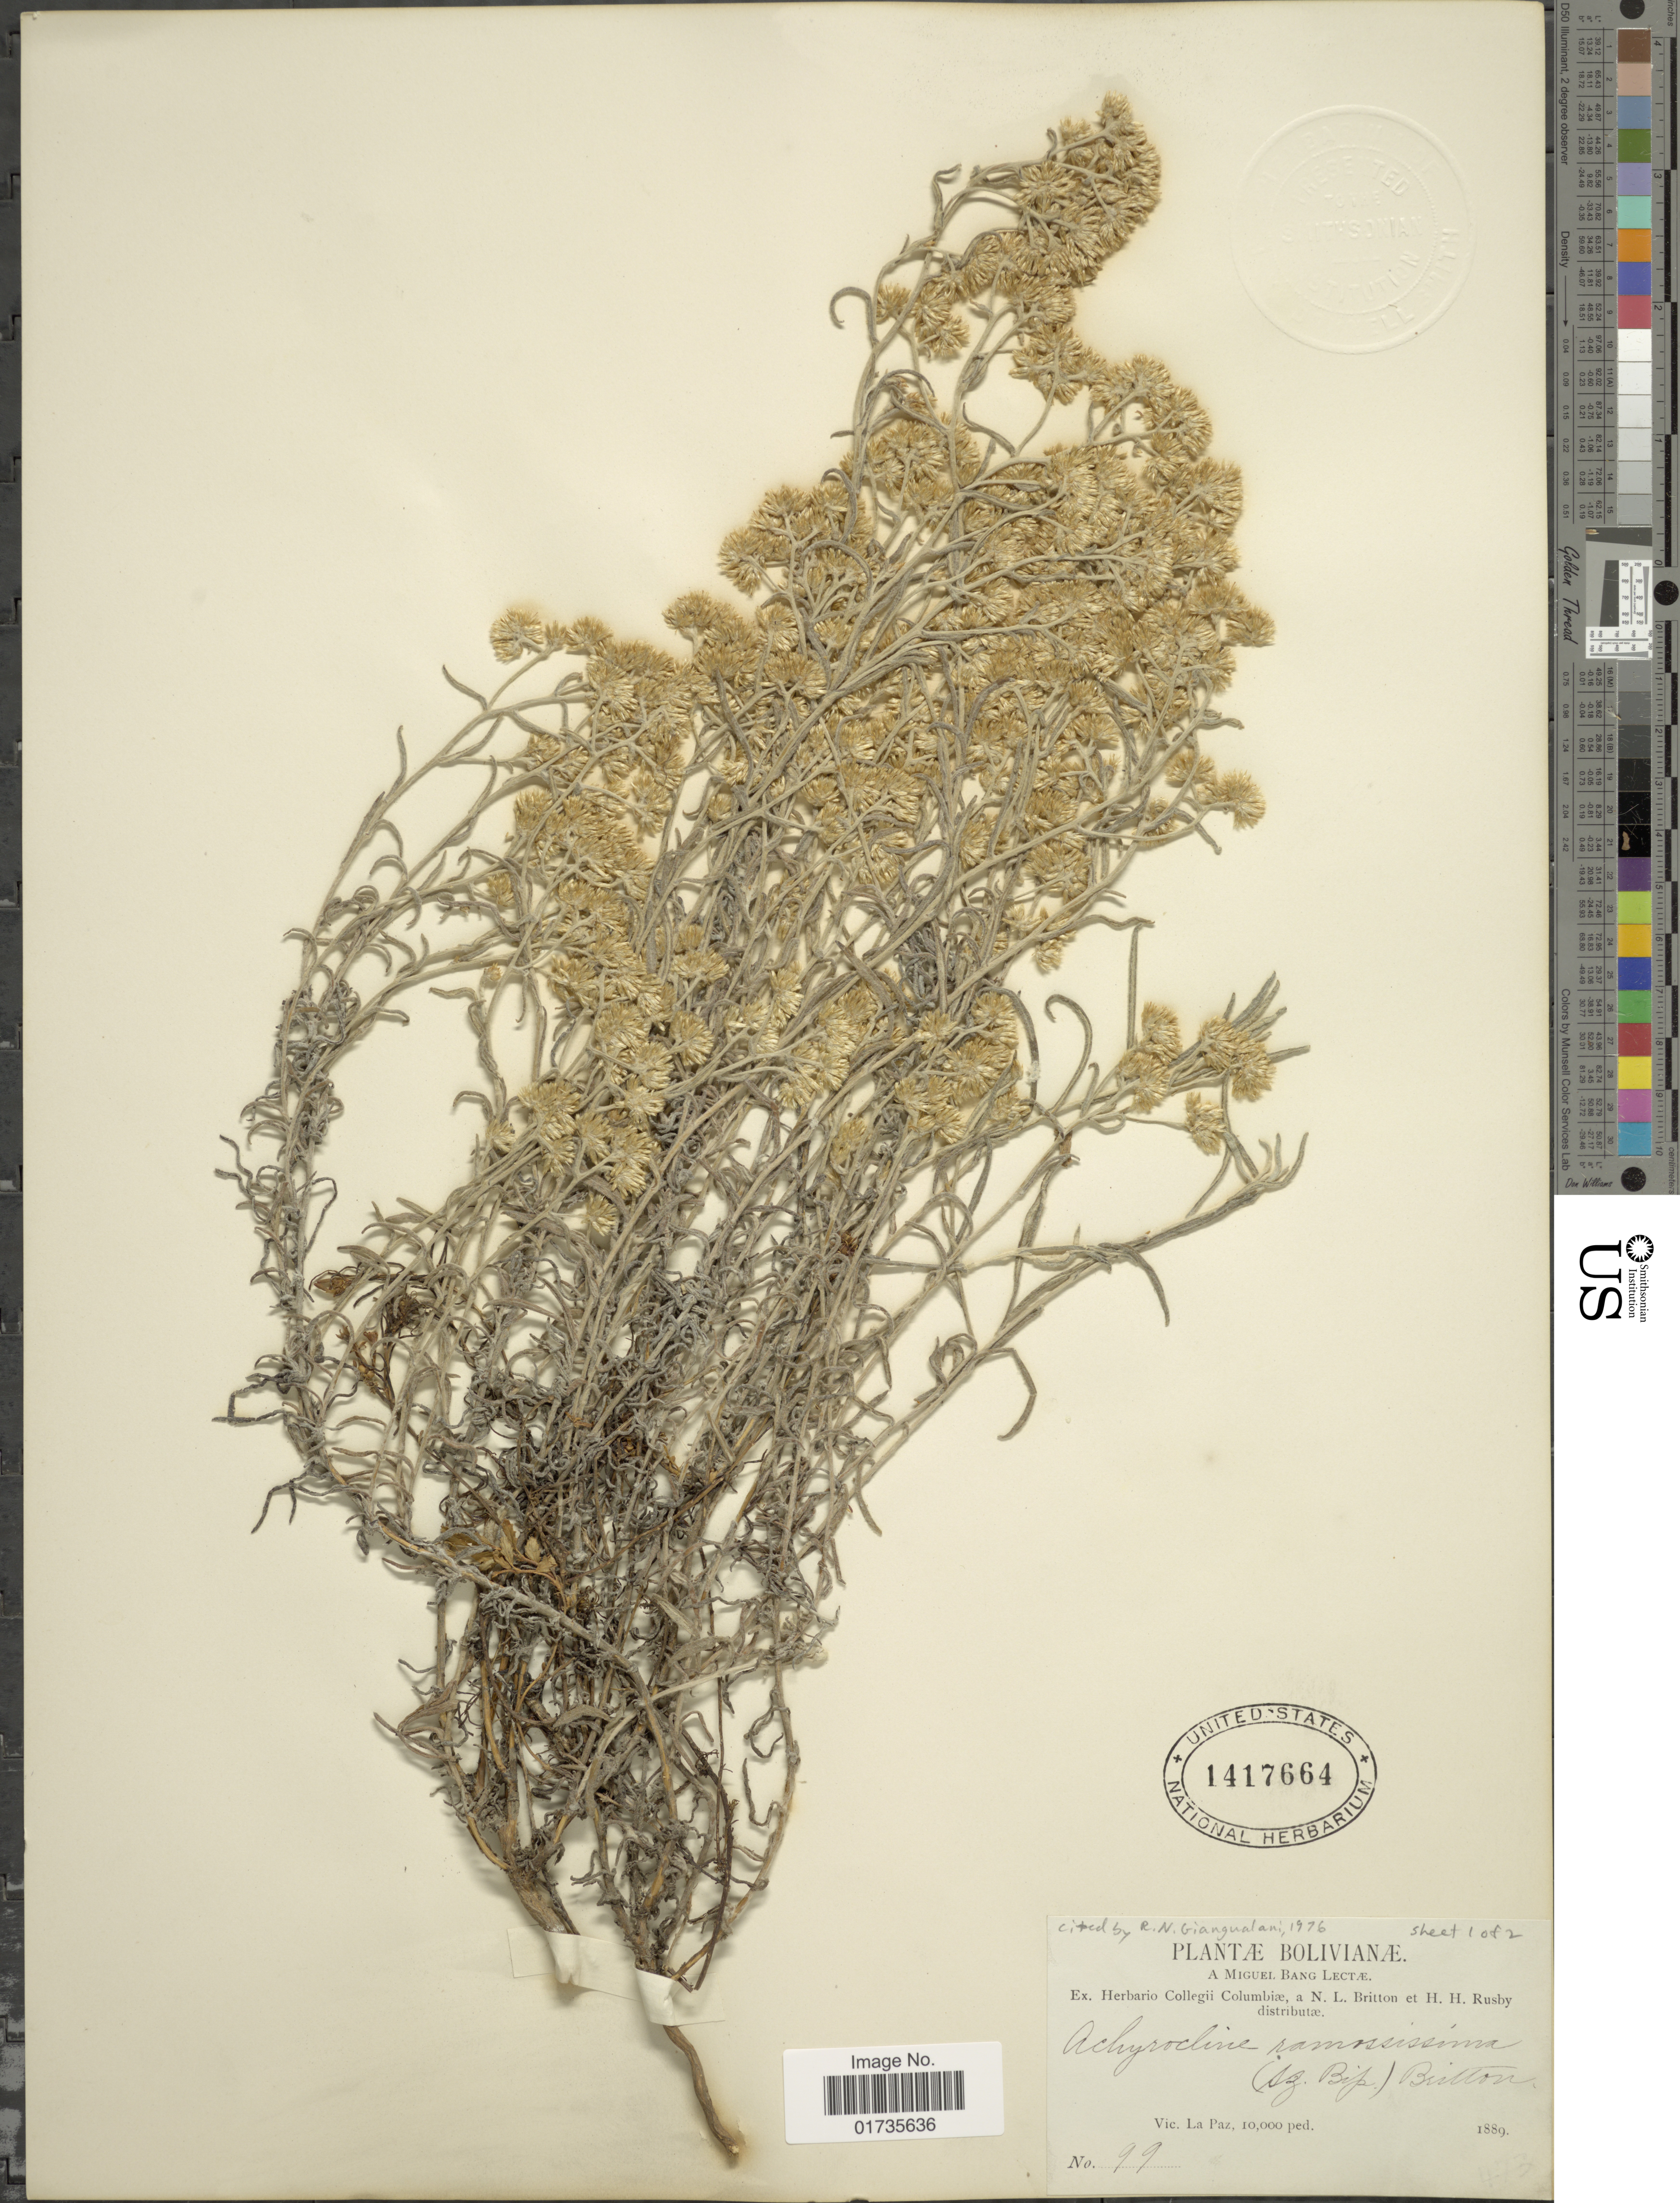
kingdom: Plantae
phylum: Tracheophyta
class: Magnoliopsida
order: Asterales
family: Asteraceae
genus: Achyrocline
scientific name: Achyrocline ramosissima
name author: (Sch. Bip.) Britton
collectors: M. Bang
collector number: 99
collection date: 1889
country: Bolivia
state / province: La Paz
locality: Vic. La Paz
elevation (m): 3048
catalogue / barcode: US 1417664